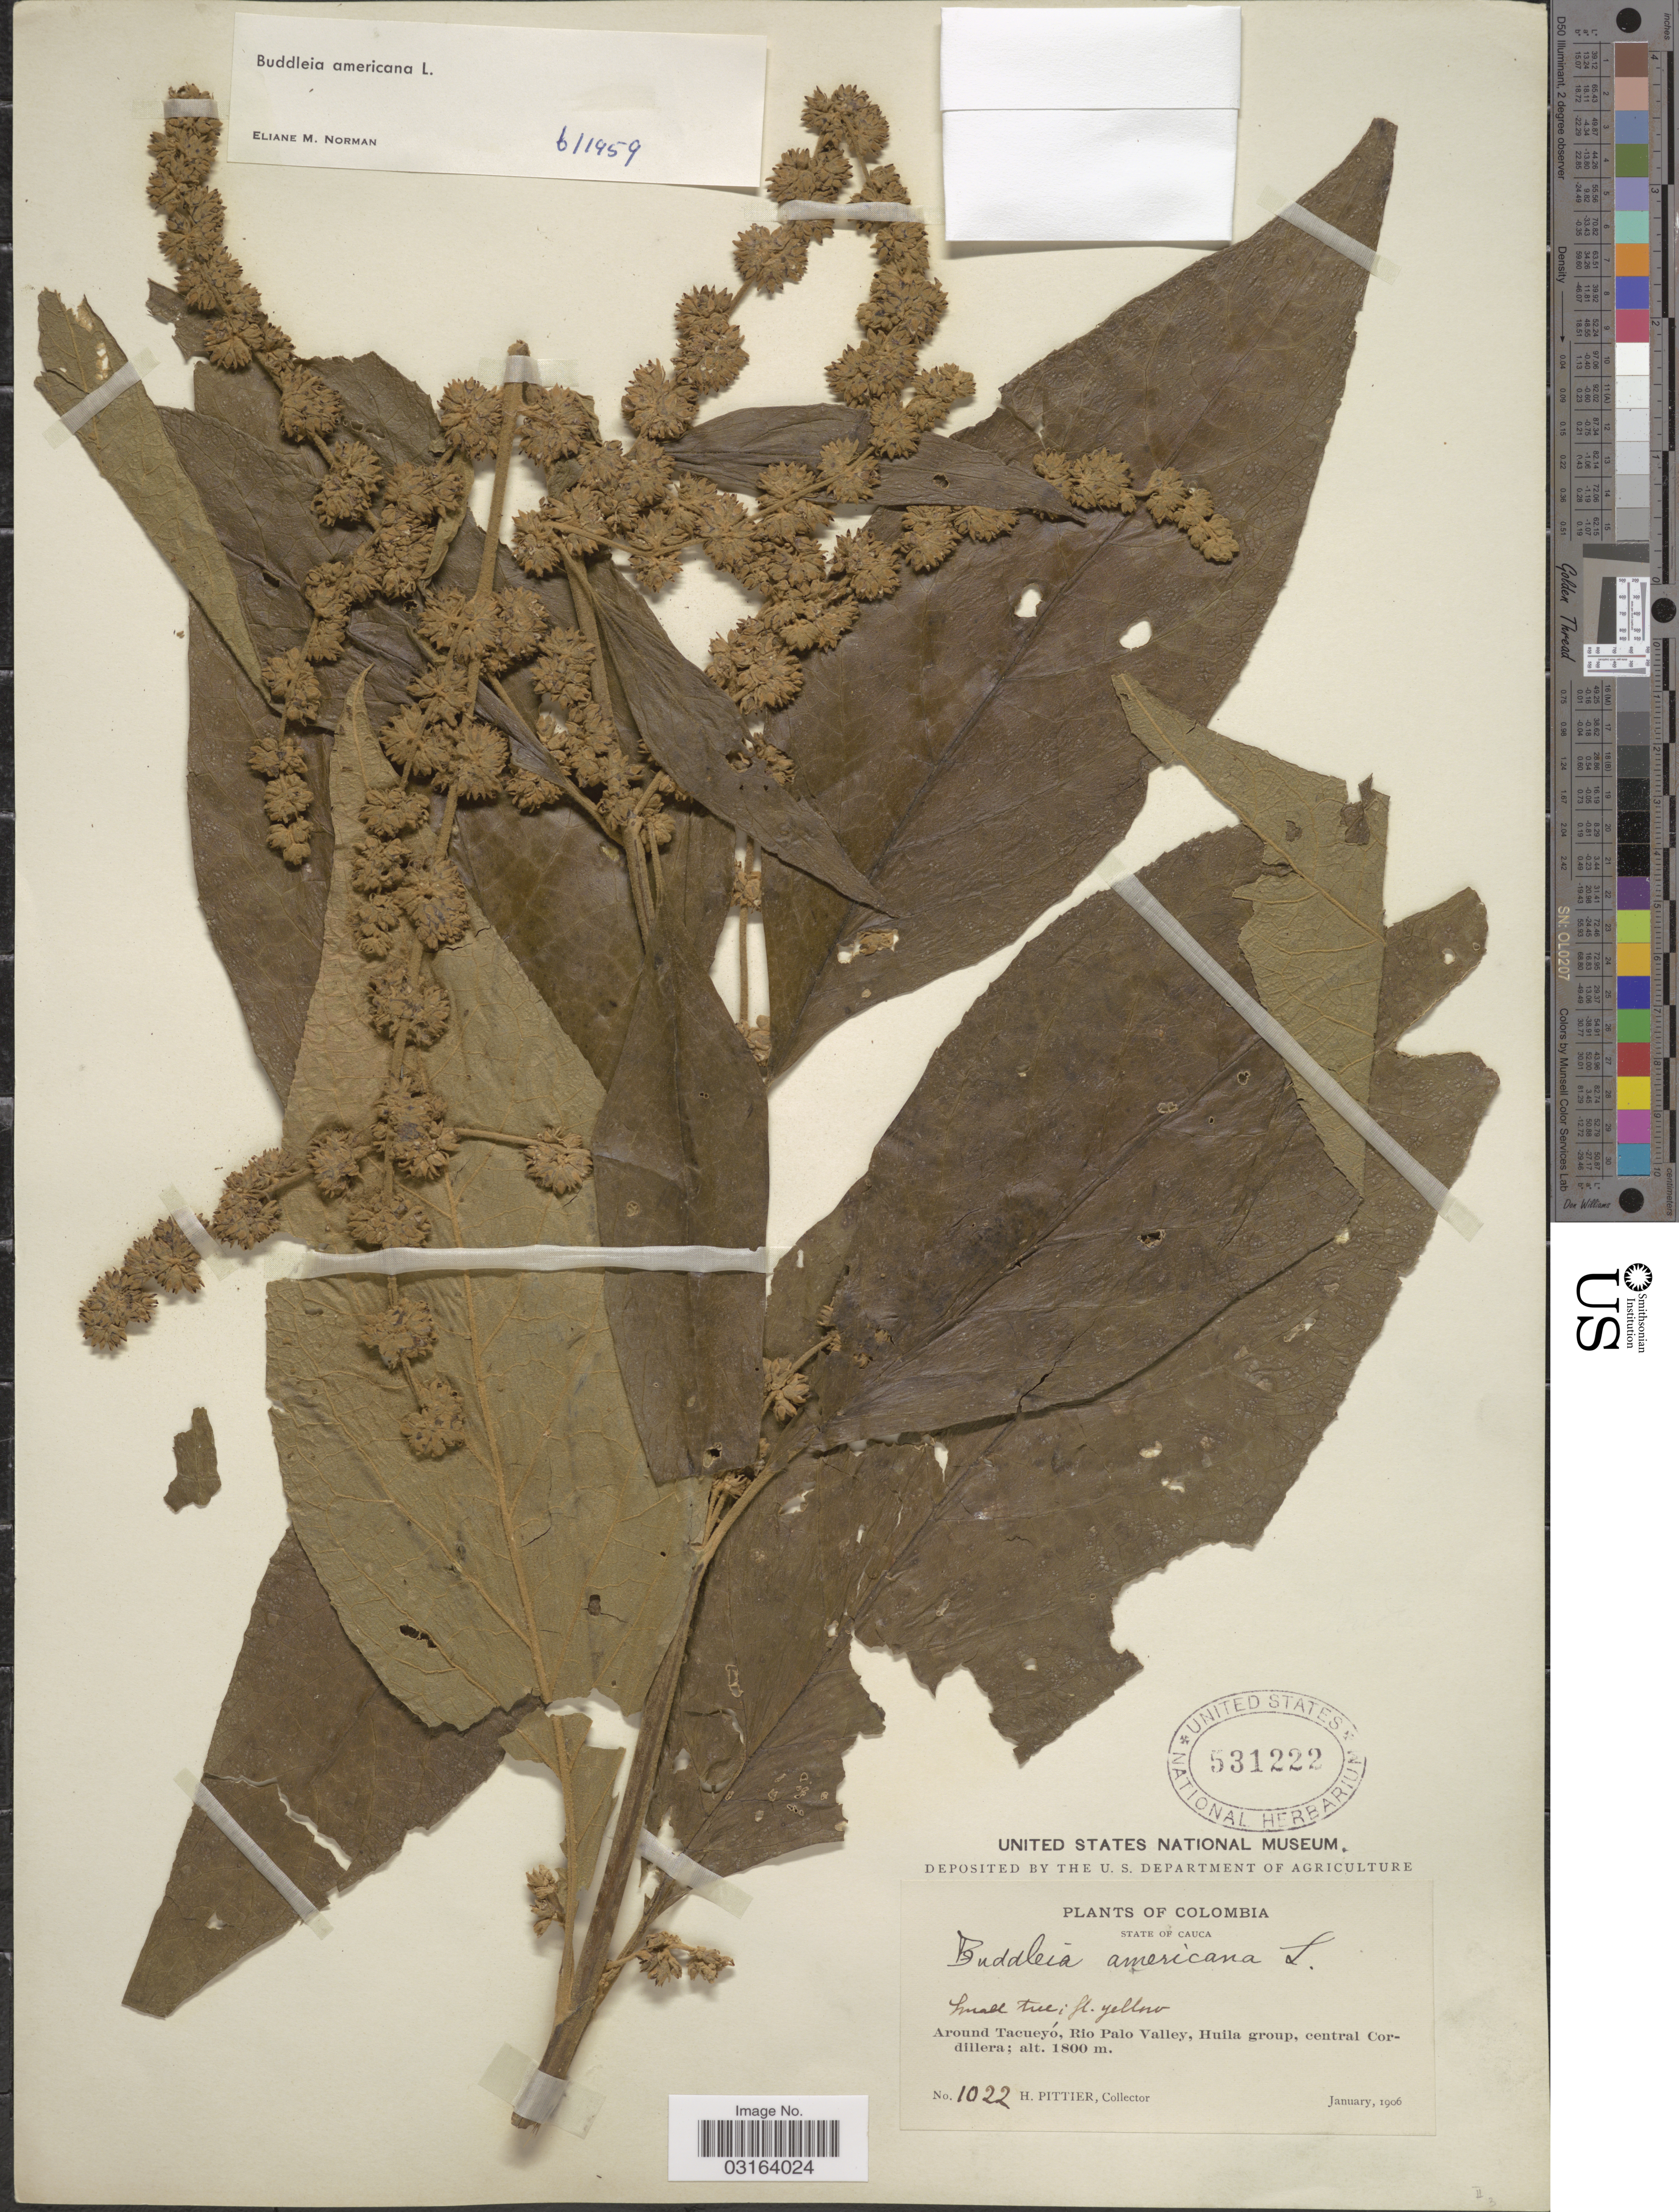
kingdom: Plantae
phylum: Tracheophyta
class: Magnoliopsida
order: Lamiales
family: Scrophulariaceae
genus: Buddleja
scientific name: Buddleja americana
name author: L.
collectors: H. F. Pittier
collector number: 1022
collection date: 1906-01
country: Colombia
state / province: Cauca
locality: Around Tacueyó, Rio Palo Valley, Huila group, central Cordillera.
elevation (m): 1800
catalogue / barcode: US 531222